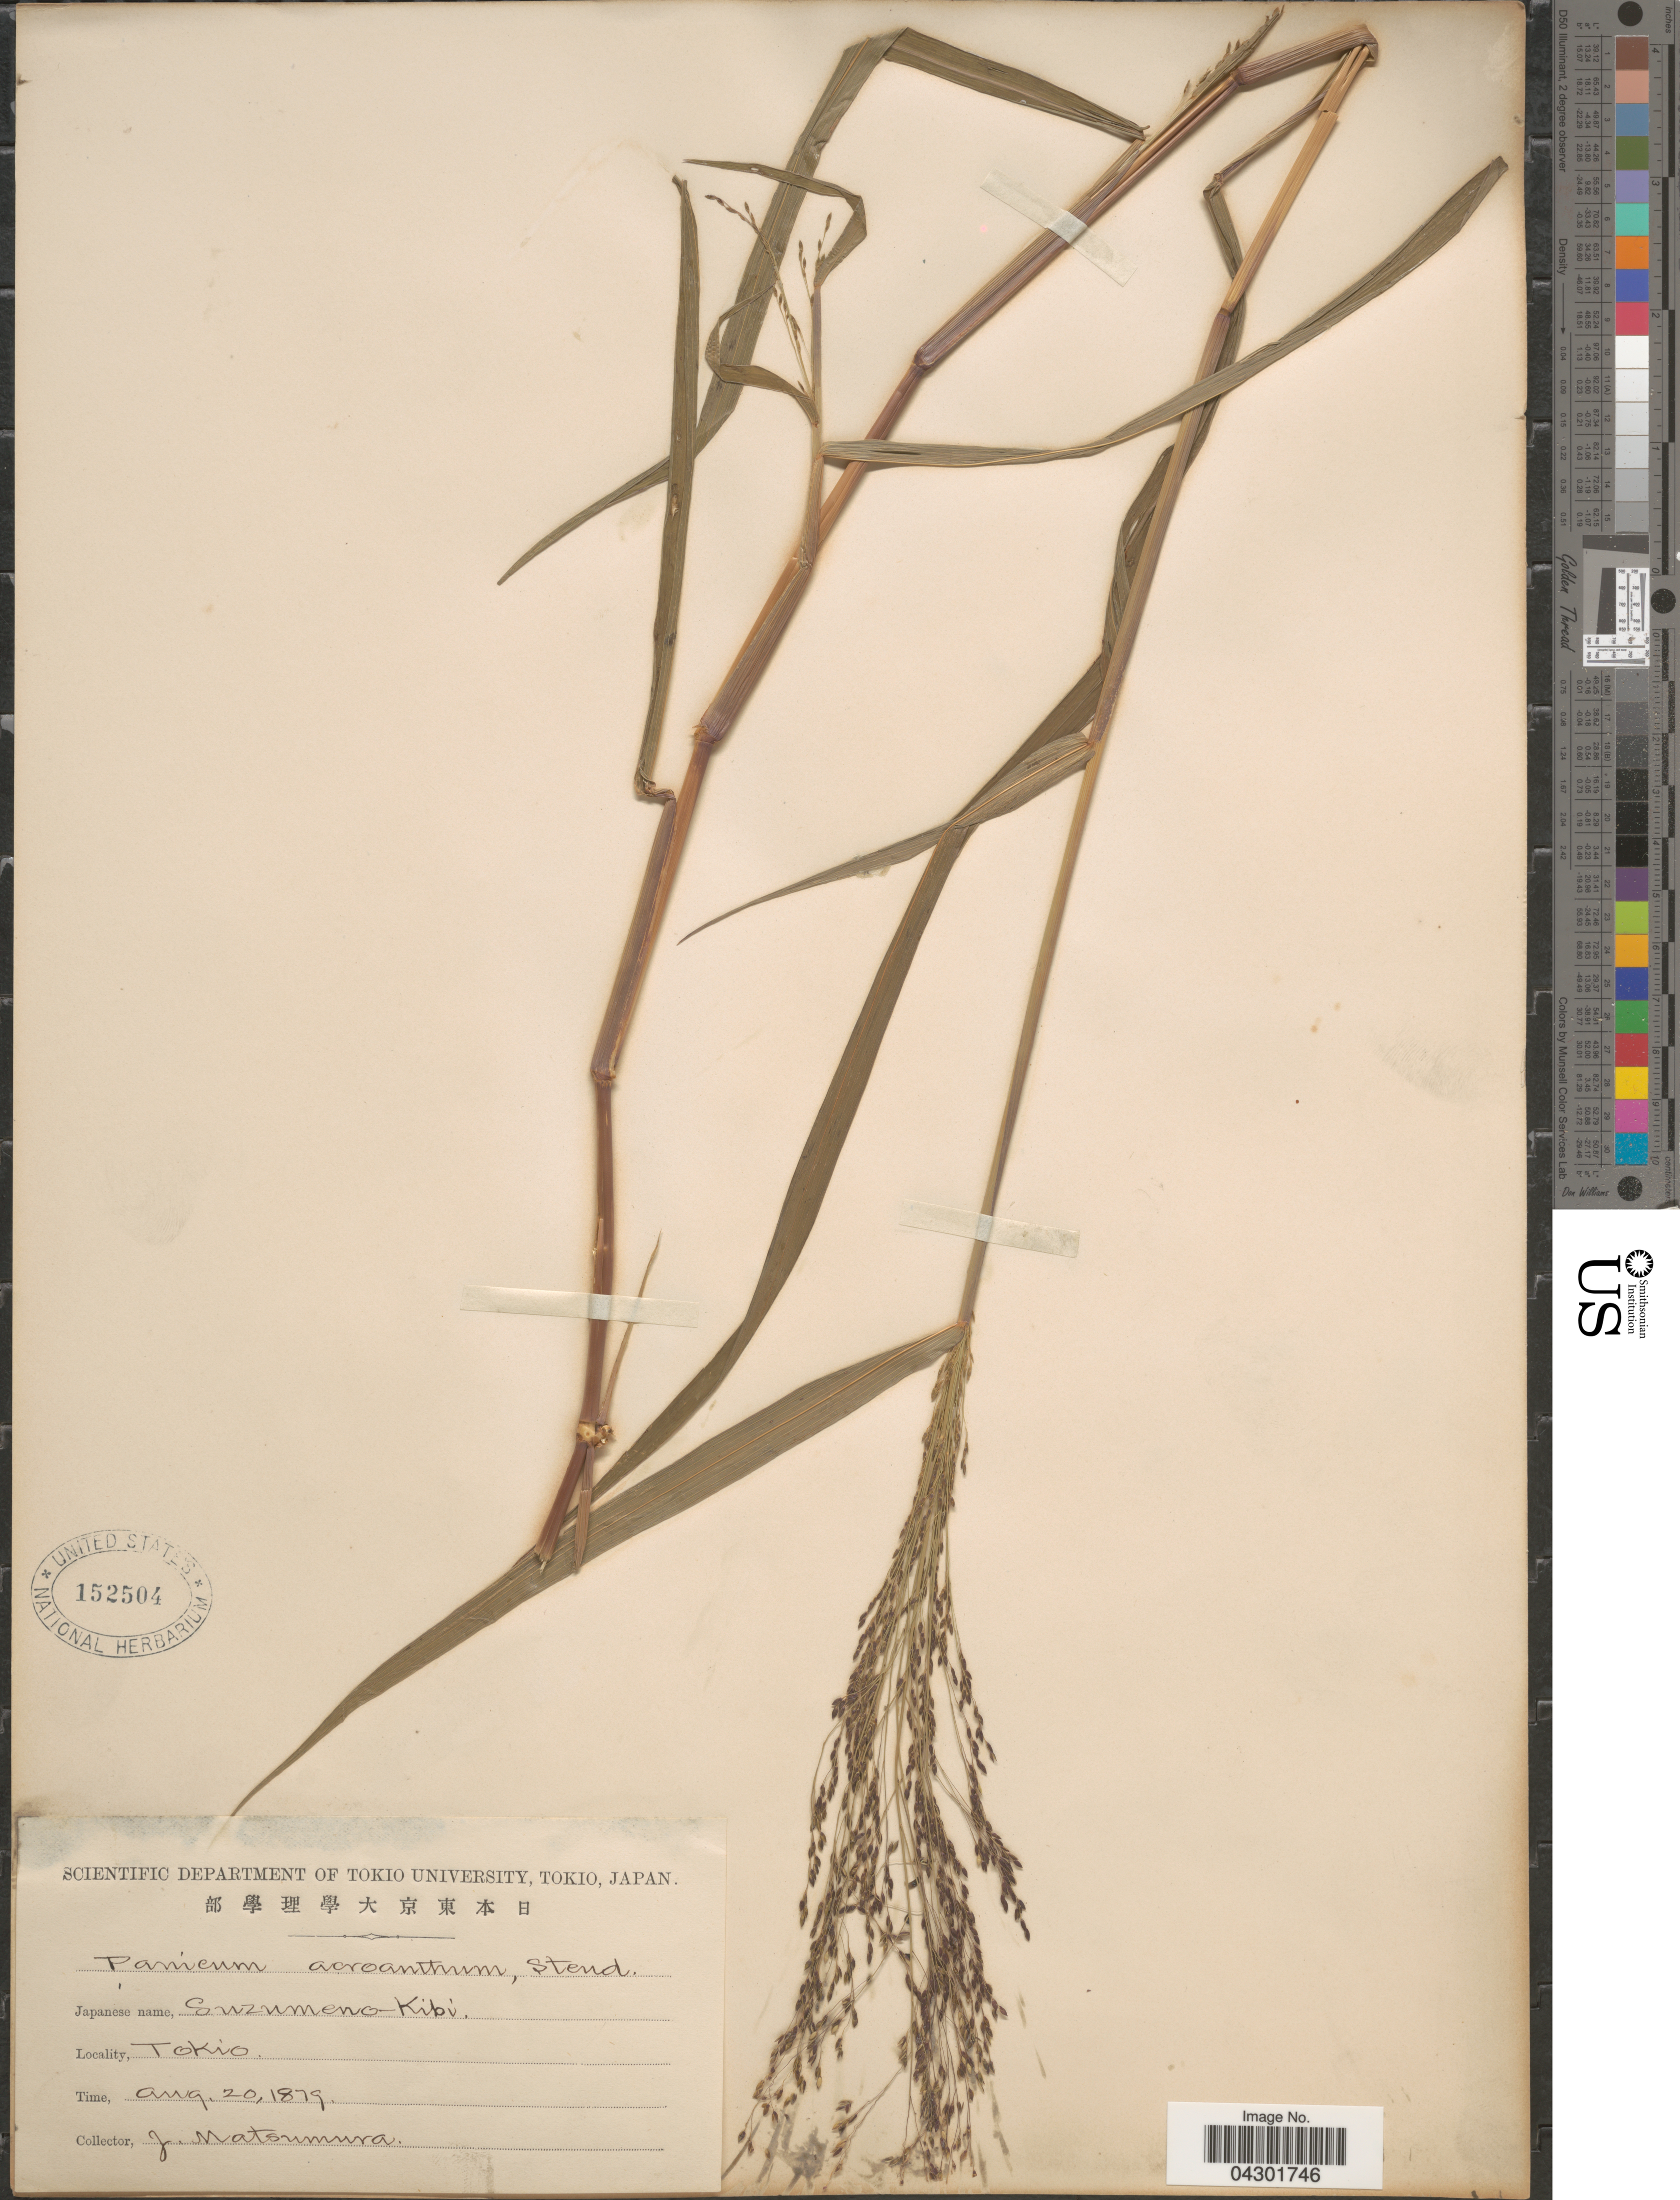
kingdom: Plantae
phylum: Tracheophyta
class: Liliopsida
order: Poales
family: Poaceae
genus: Panicum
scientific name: Panicum bisulcatum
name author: Thunb.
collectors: J. Matsumura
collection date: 1879-08-20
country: Japan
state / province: Tokyo, Federal City of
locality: Tokio.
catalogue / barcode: US 152504